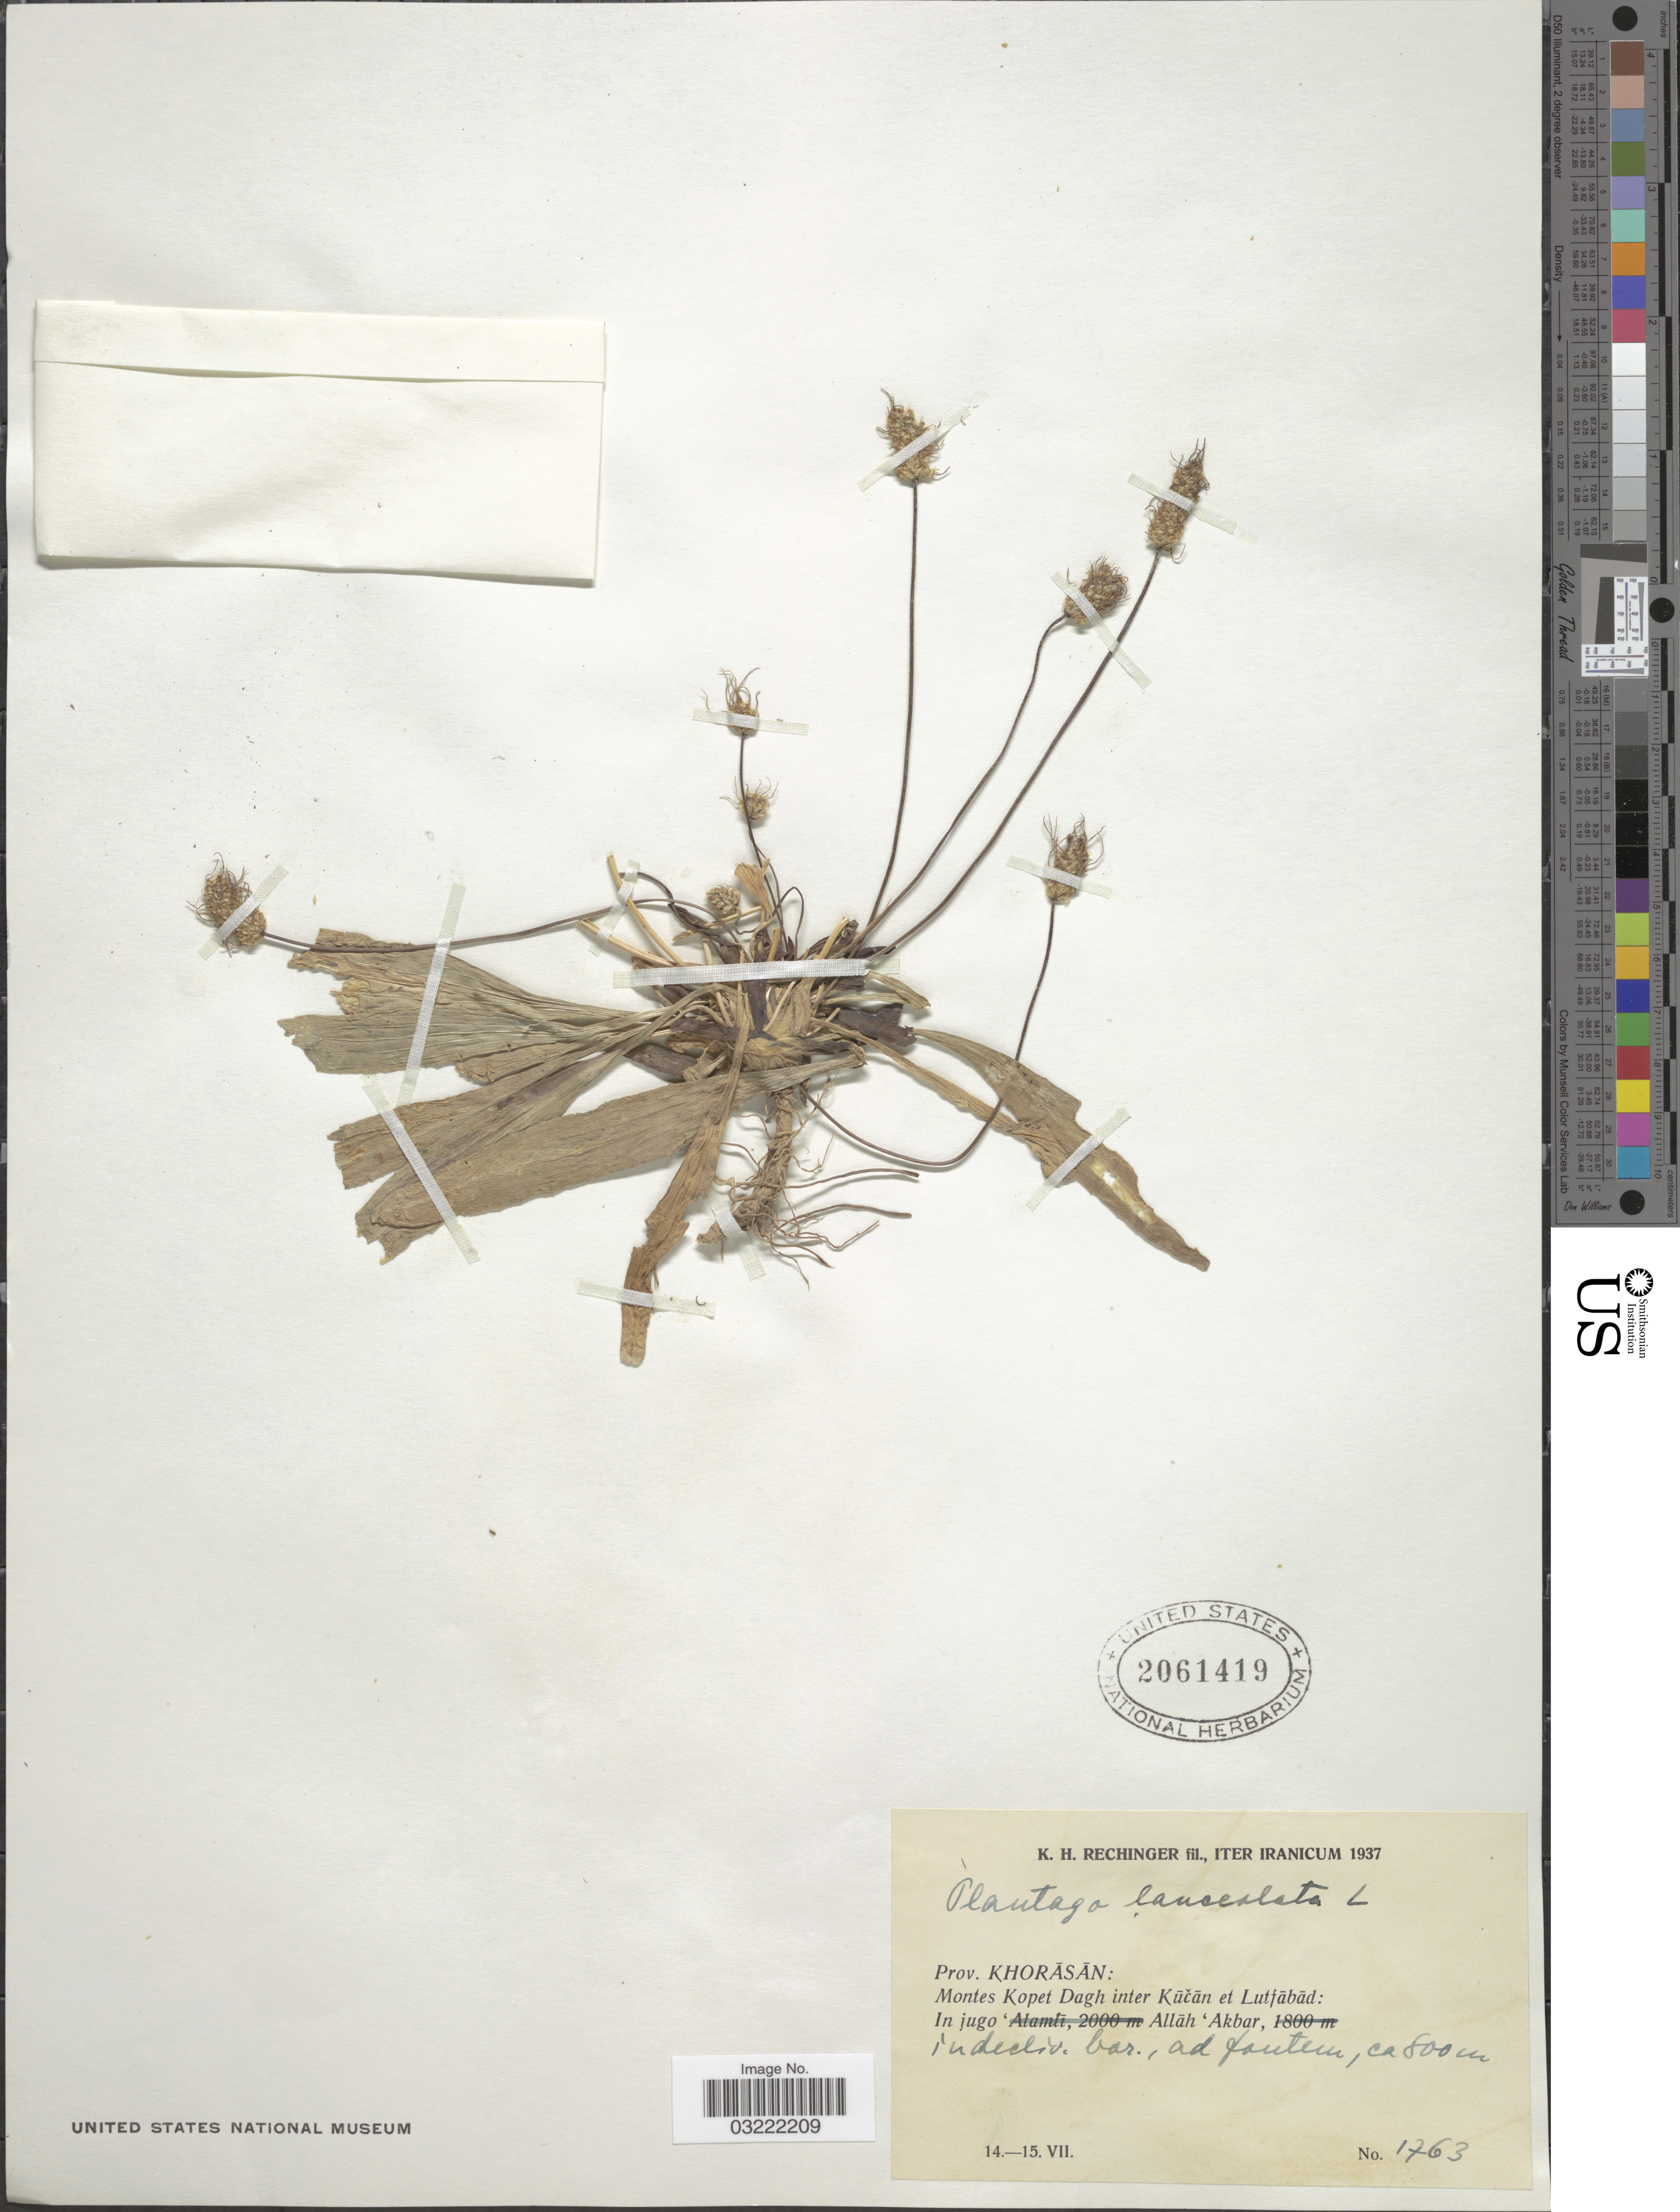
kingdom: Plantae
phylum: Tracheophyta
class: Magnoliopsida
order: Lamiales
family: Plantaginaceae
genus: Plantago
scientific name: Plantago lanceolata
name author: L.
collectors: K. H. Rechinger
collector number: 1763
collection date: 1937-07-14/1937-07-15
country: Iran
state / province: Khorasan [obsolete]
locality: Montes Kopet Dagh inter Kūčān et Lutfābād. In jugo Allāh 'Akbar‚.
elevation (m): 800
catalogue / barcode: US 2061419